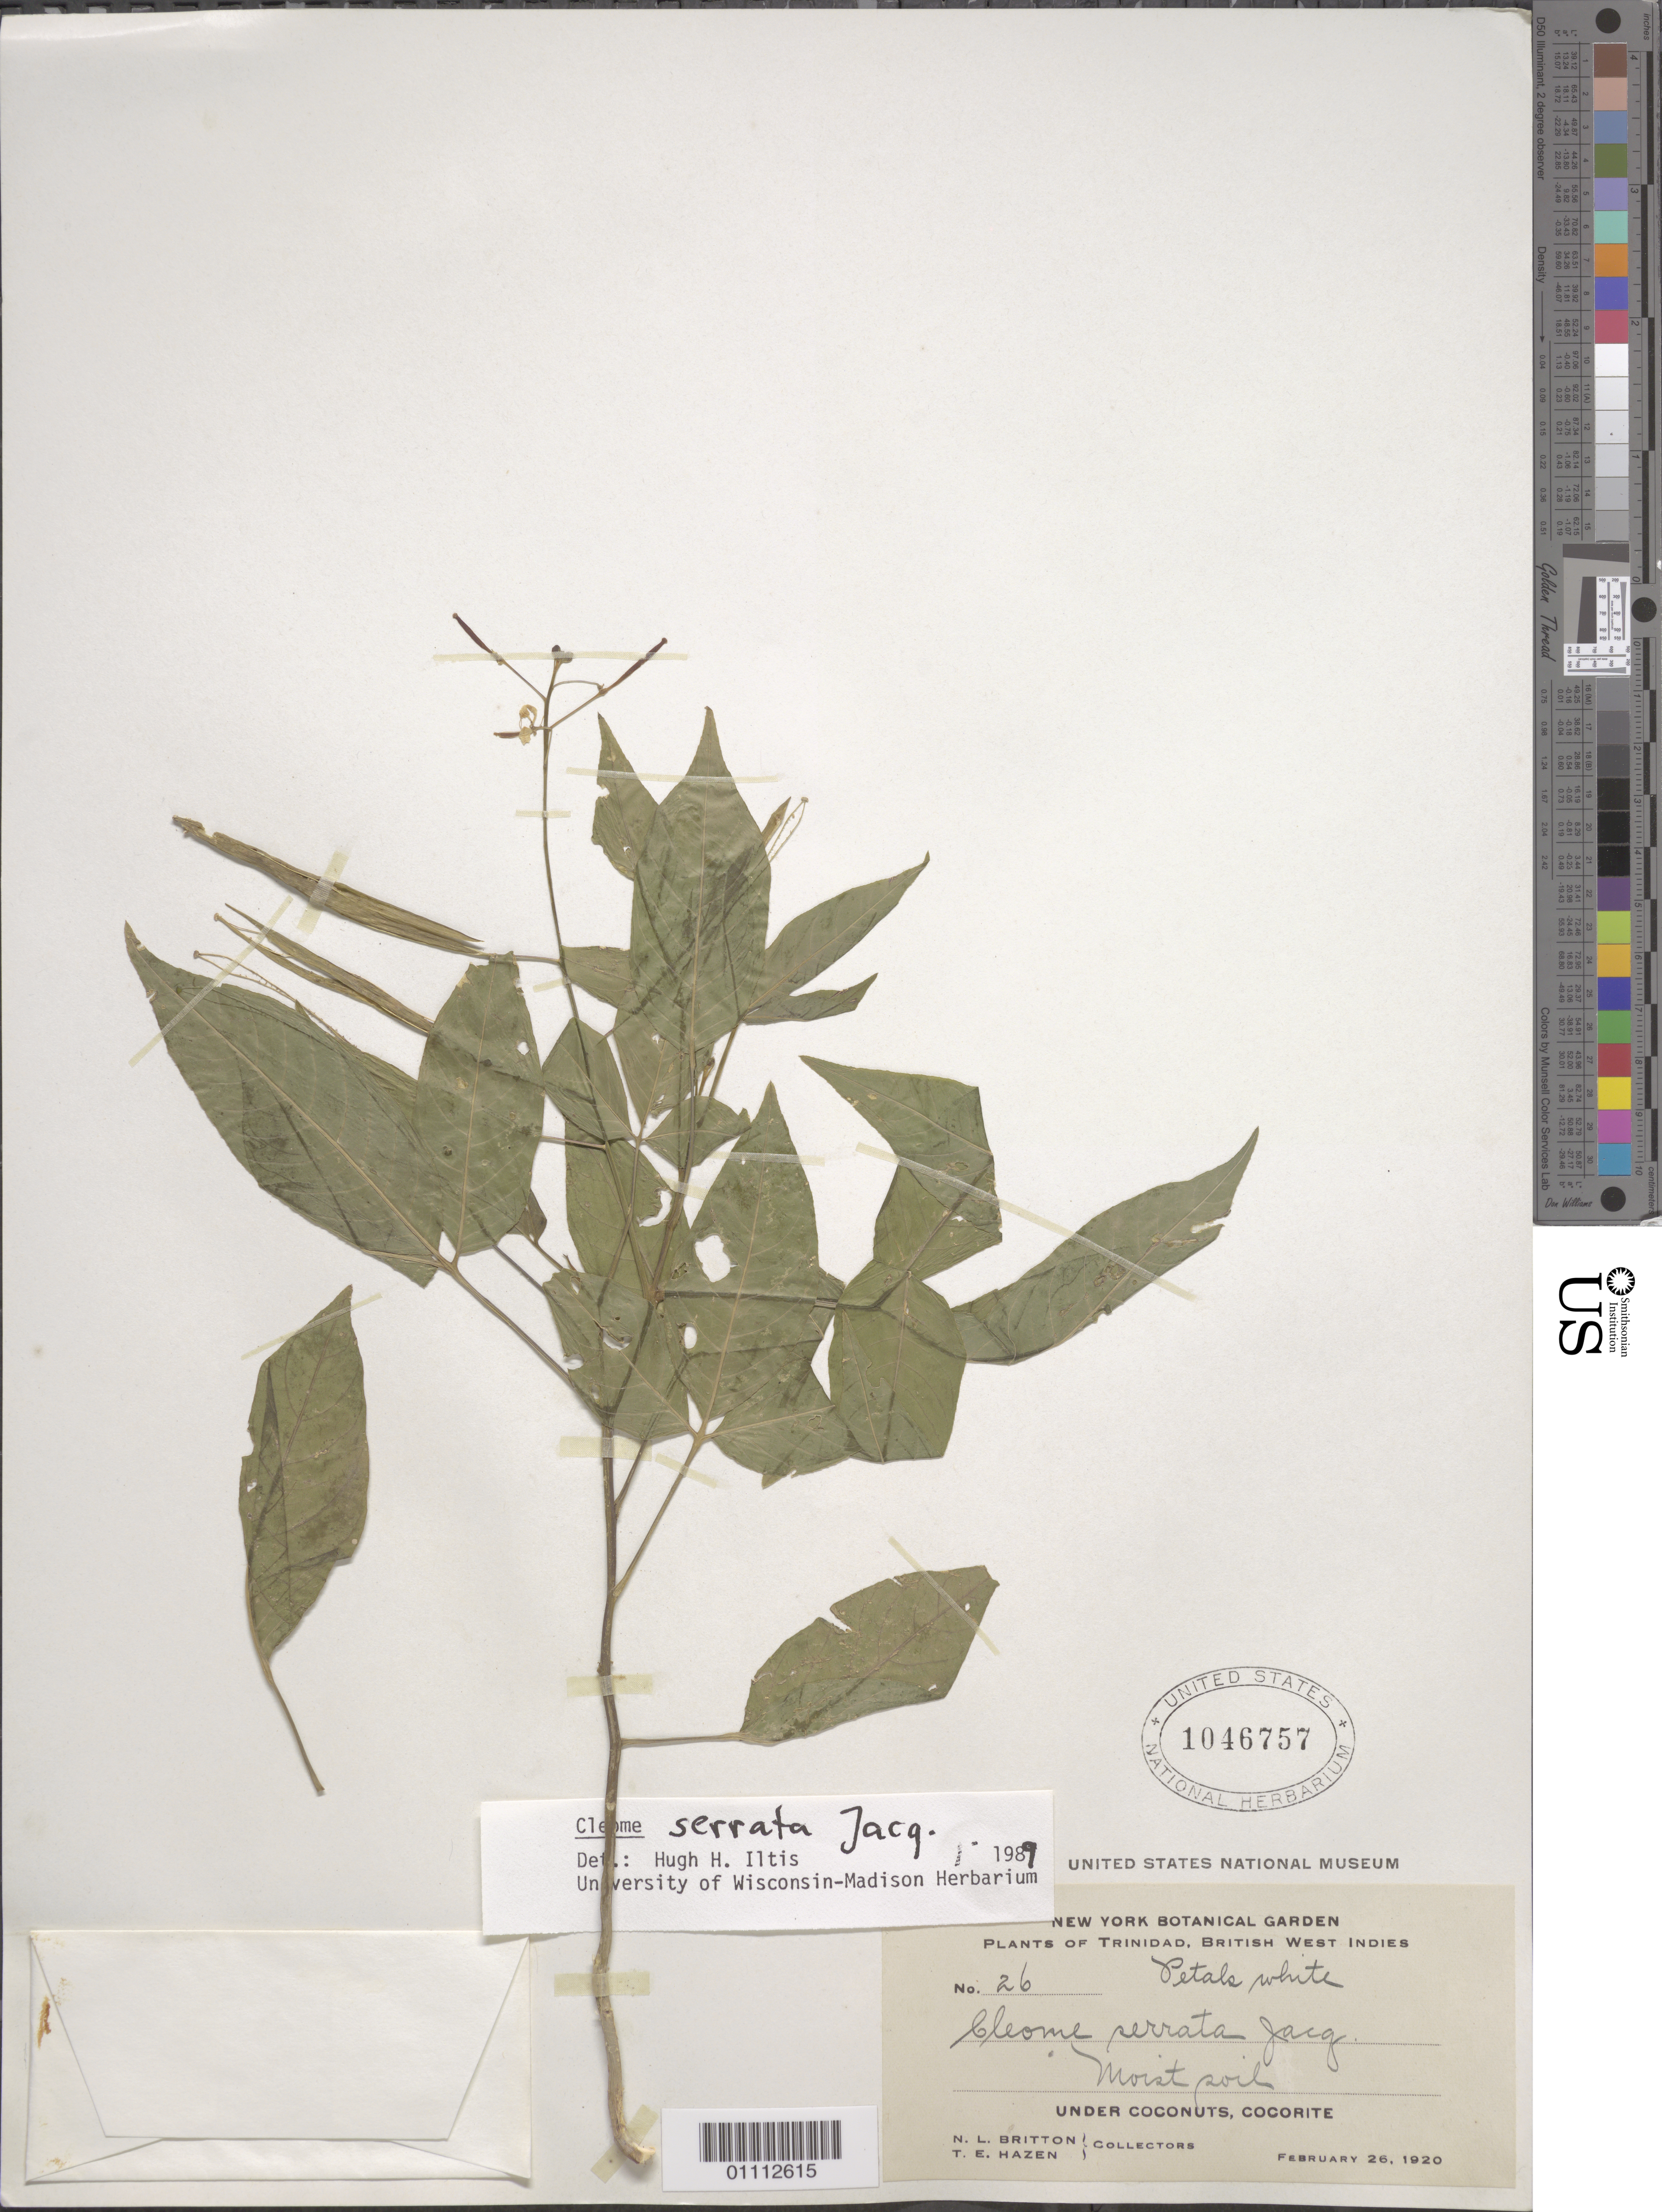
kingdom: Plantae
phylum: Tracheophyta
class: Magnoliopsida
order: Brassicales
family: Cleomaceae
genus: Cleoserrata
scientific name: Cleoserrata serrata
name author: (Jacq.) Iltis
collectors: N. Britton & T. E. Hazen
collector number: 26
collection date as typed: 26 Feb 1920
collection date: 1920-02-26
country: Trinidad and Tobago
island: Trinidad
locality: Moist soil. Under Coconuts, Cocorite.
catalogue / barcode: US 1046757